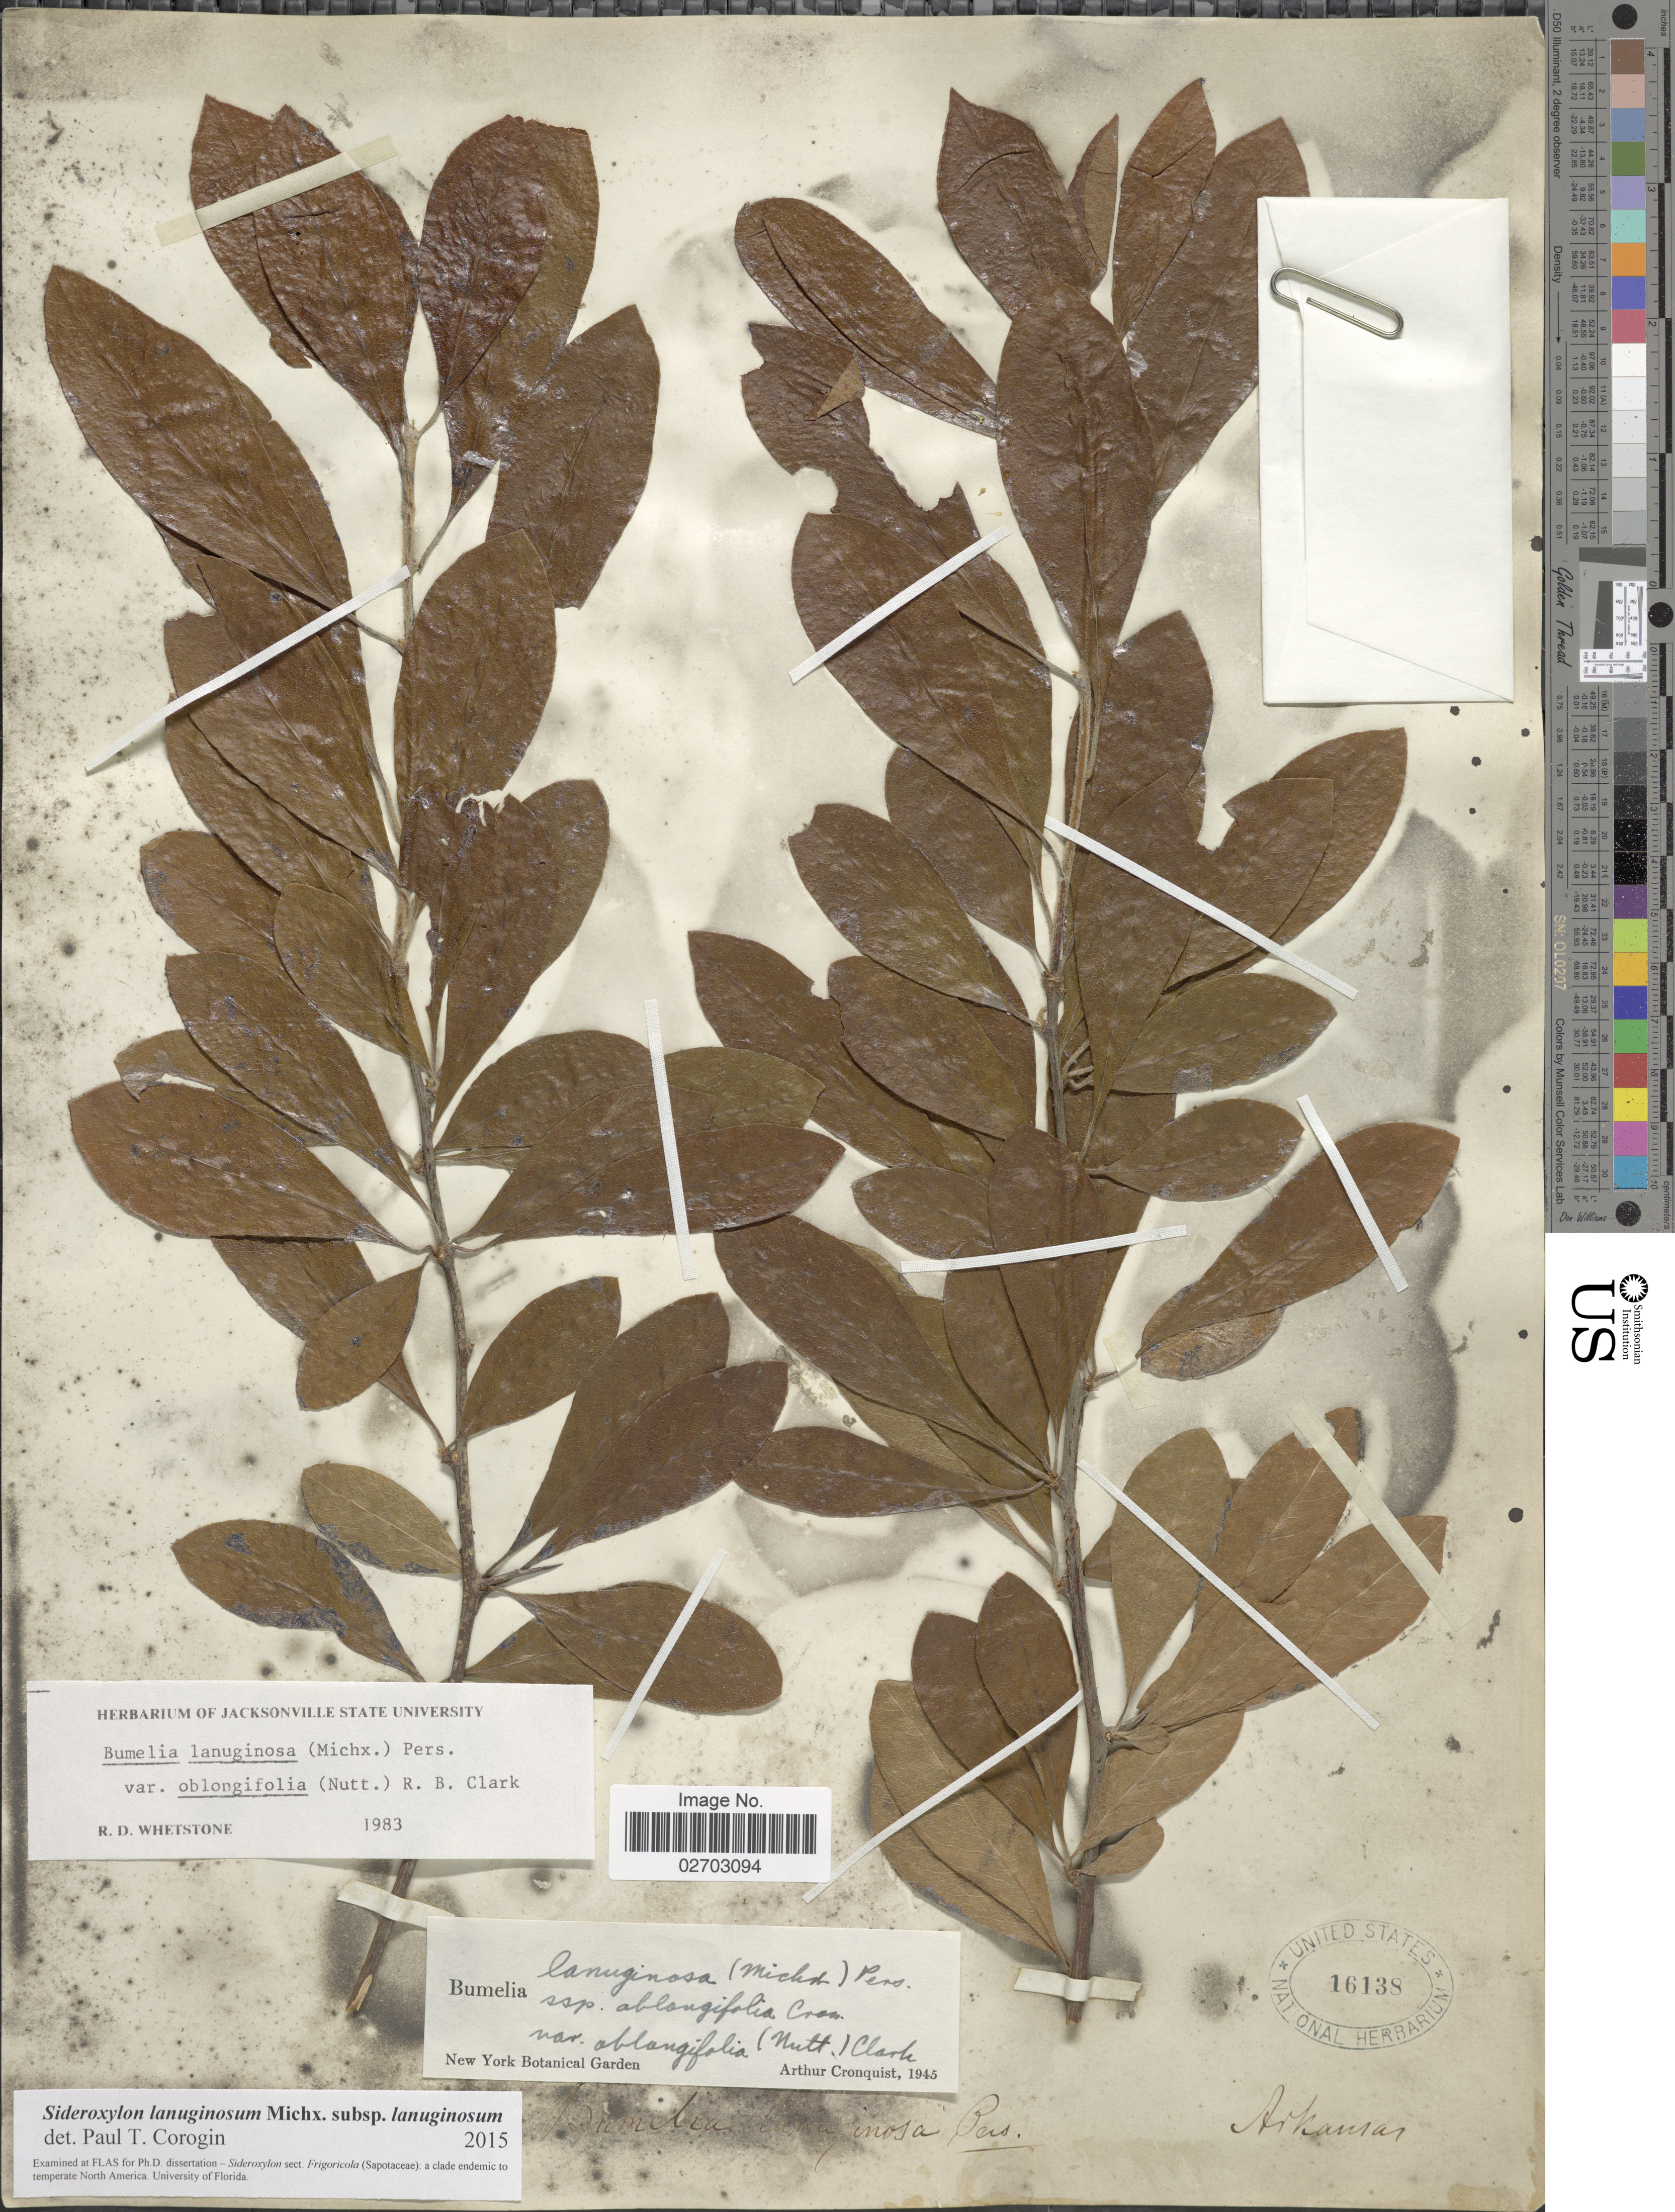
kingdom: Plantae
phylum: Tracheophyta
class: Magnoliopsida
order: Ericales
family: Sapotaceae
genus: Sideroxylon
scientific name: Sideroxylon lanuginosum subsp. lanuginosum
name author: Michx.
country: United States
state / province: Arkansas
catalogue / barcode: US 16138